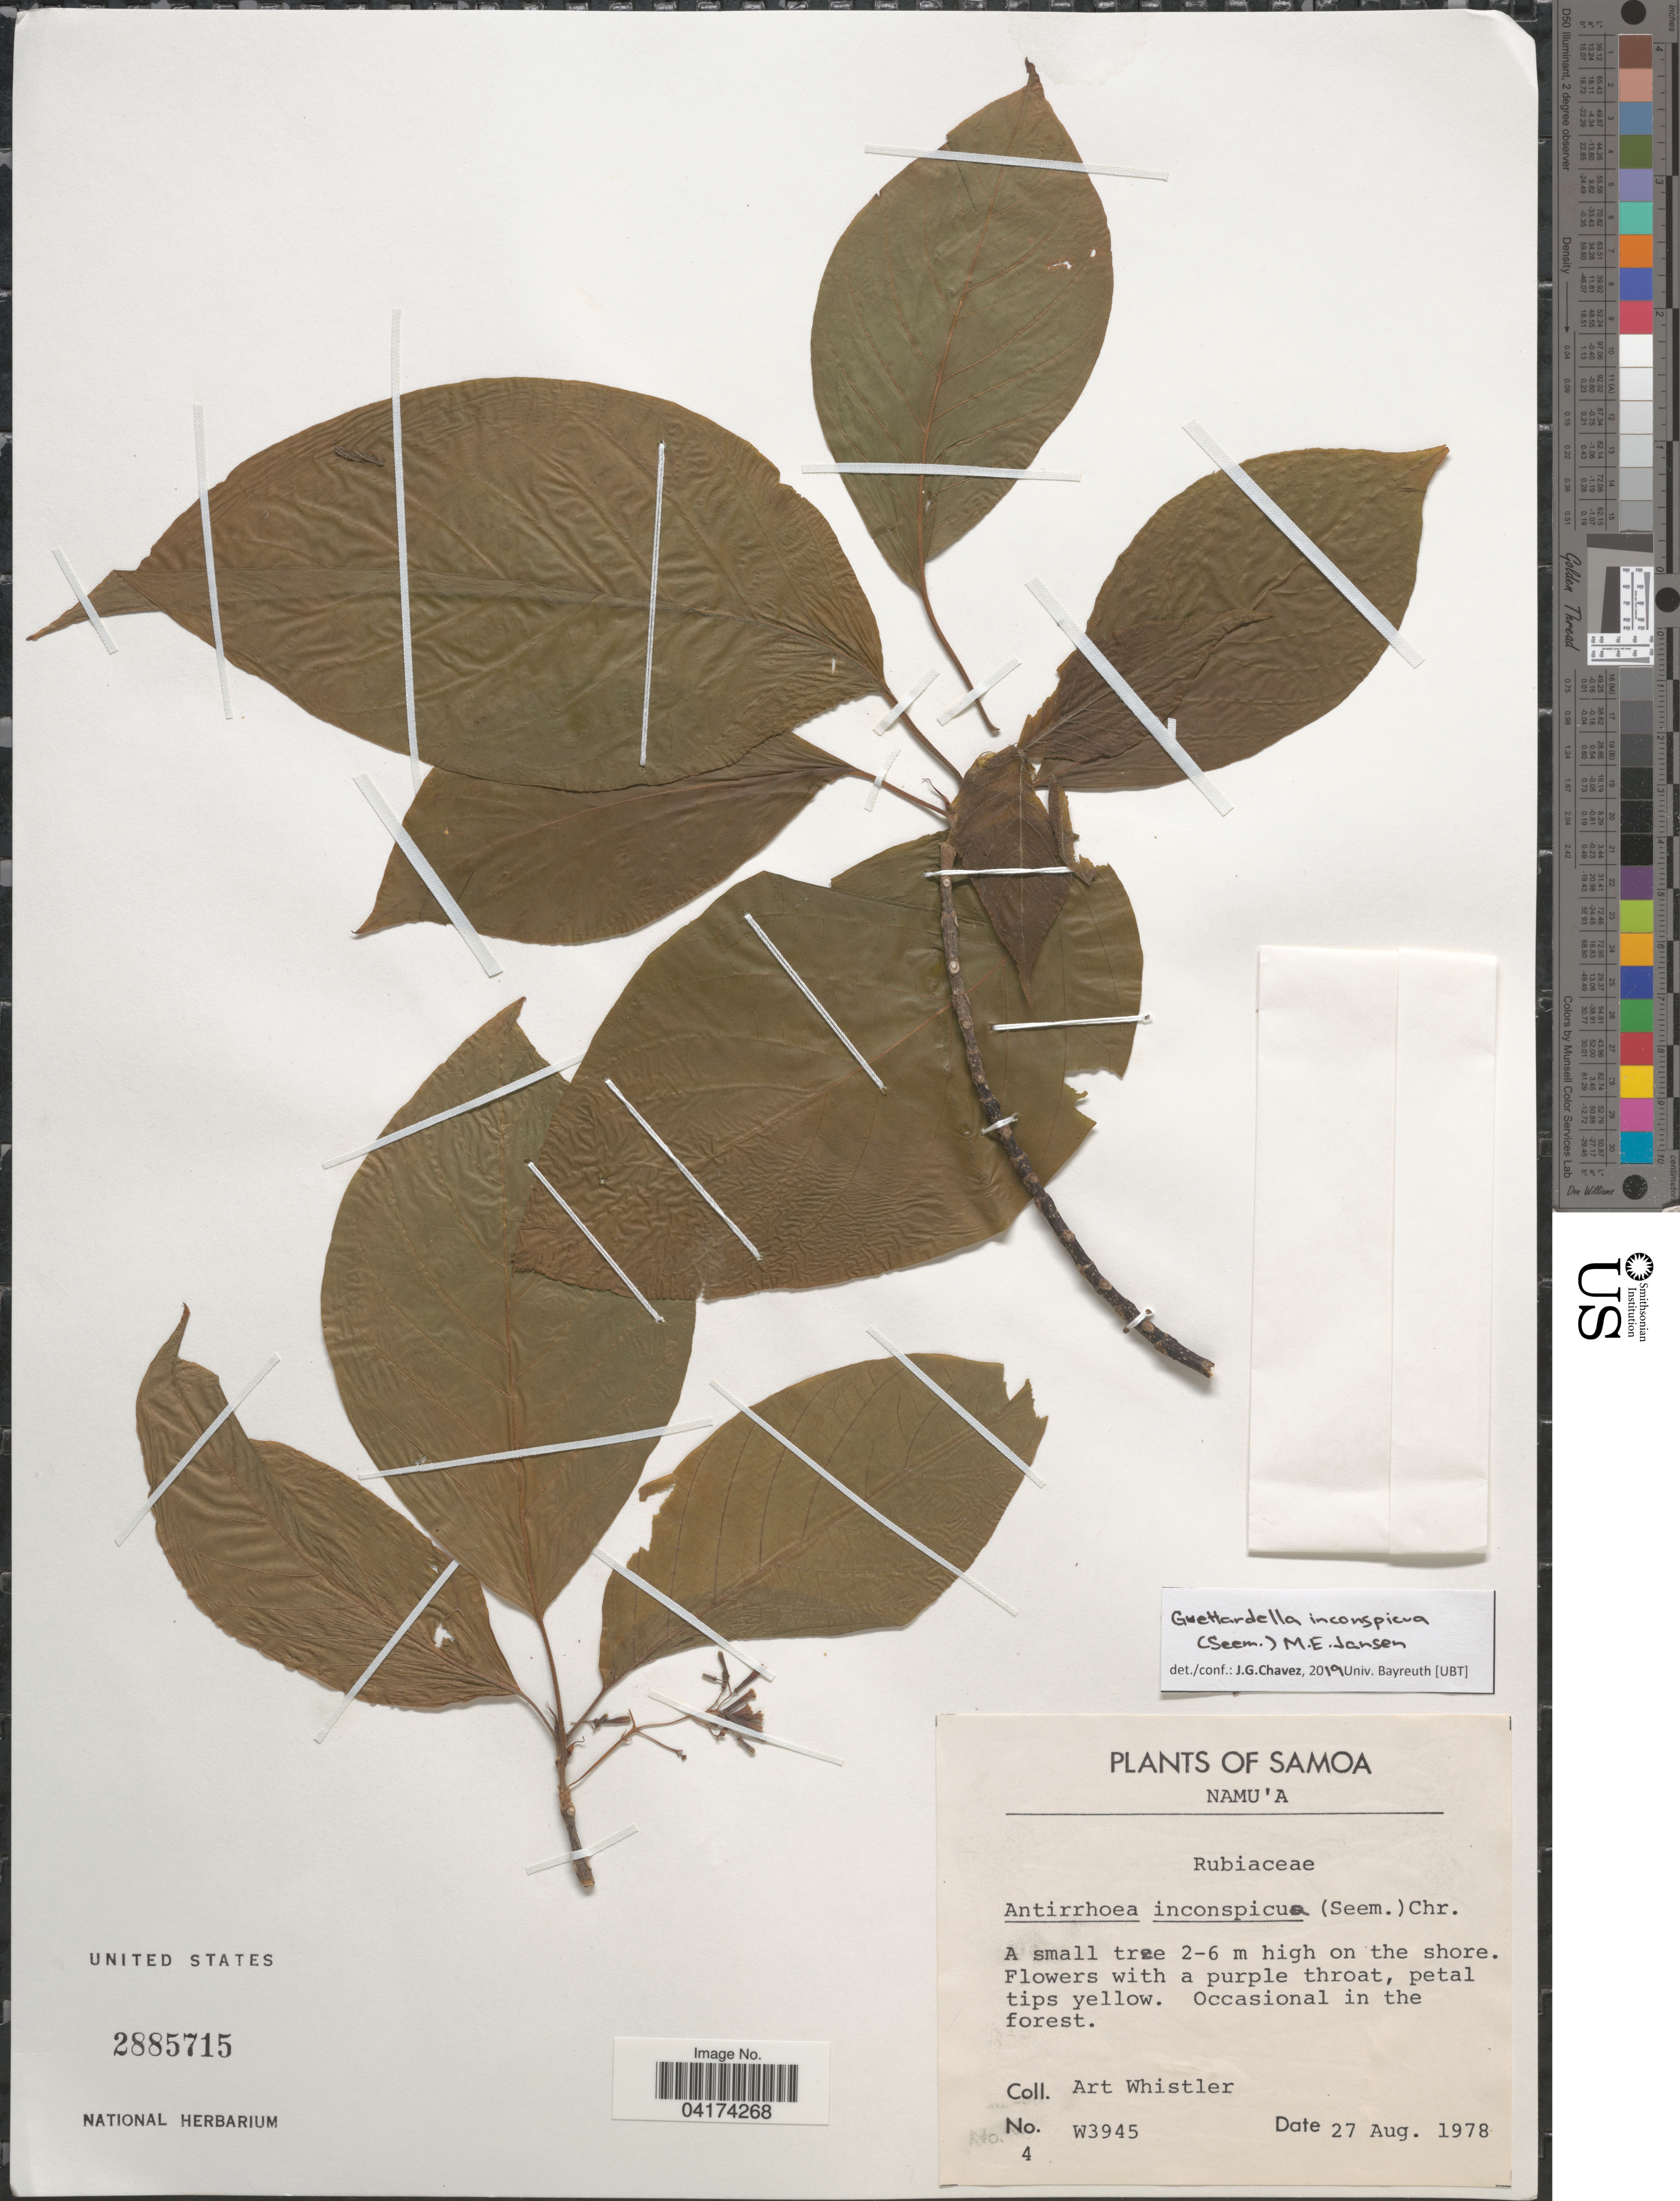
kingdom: Plantae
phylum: Tracheophyta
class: Magnoliopsida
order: Gentianales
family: Rubiaceae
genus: Guettardella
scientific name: Guettardella inconspicua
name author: (Seem.) M. E. Jansen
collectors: A. Whistler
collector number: W3945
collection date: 1978-08-27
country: Samoa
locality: Samoa. Namu'a.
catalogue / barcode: US 2885715